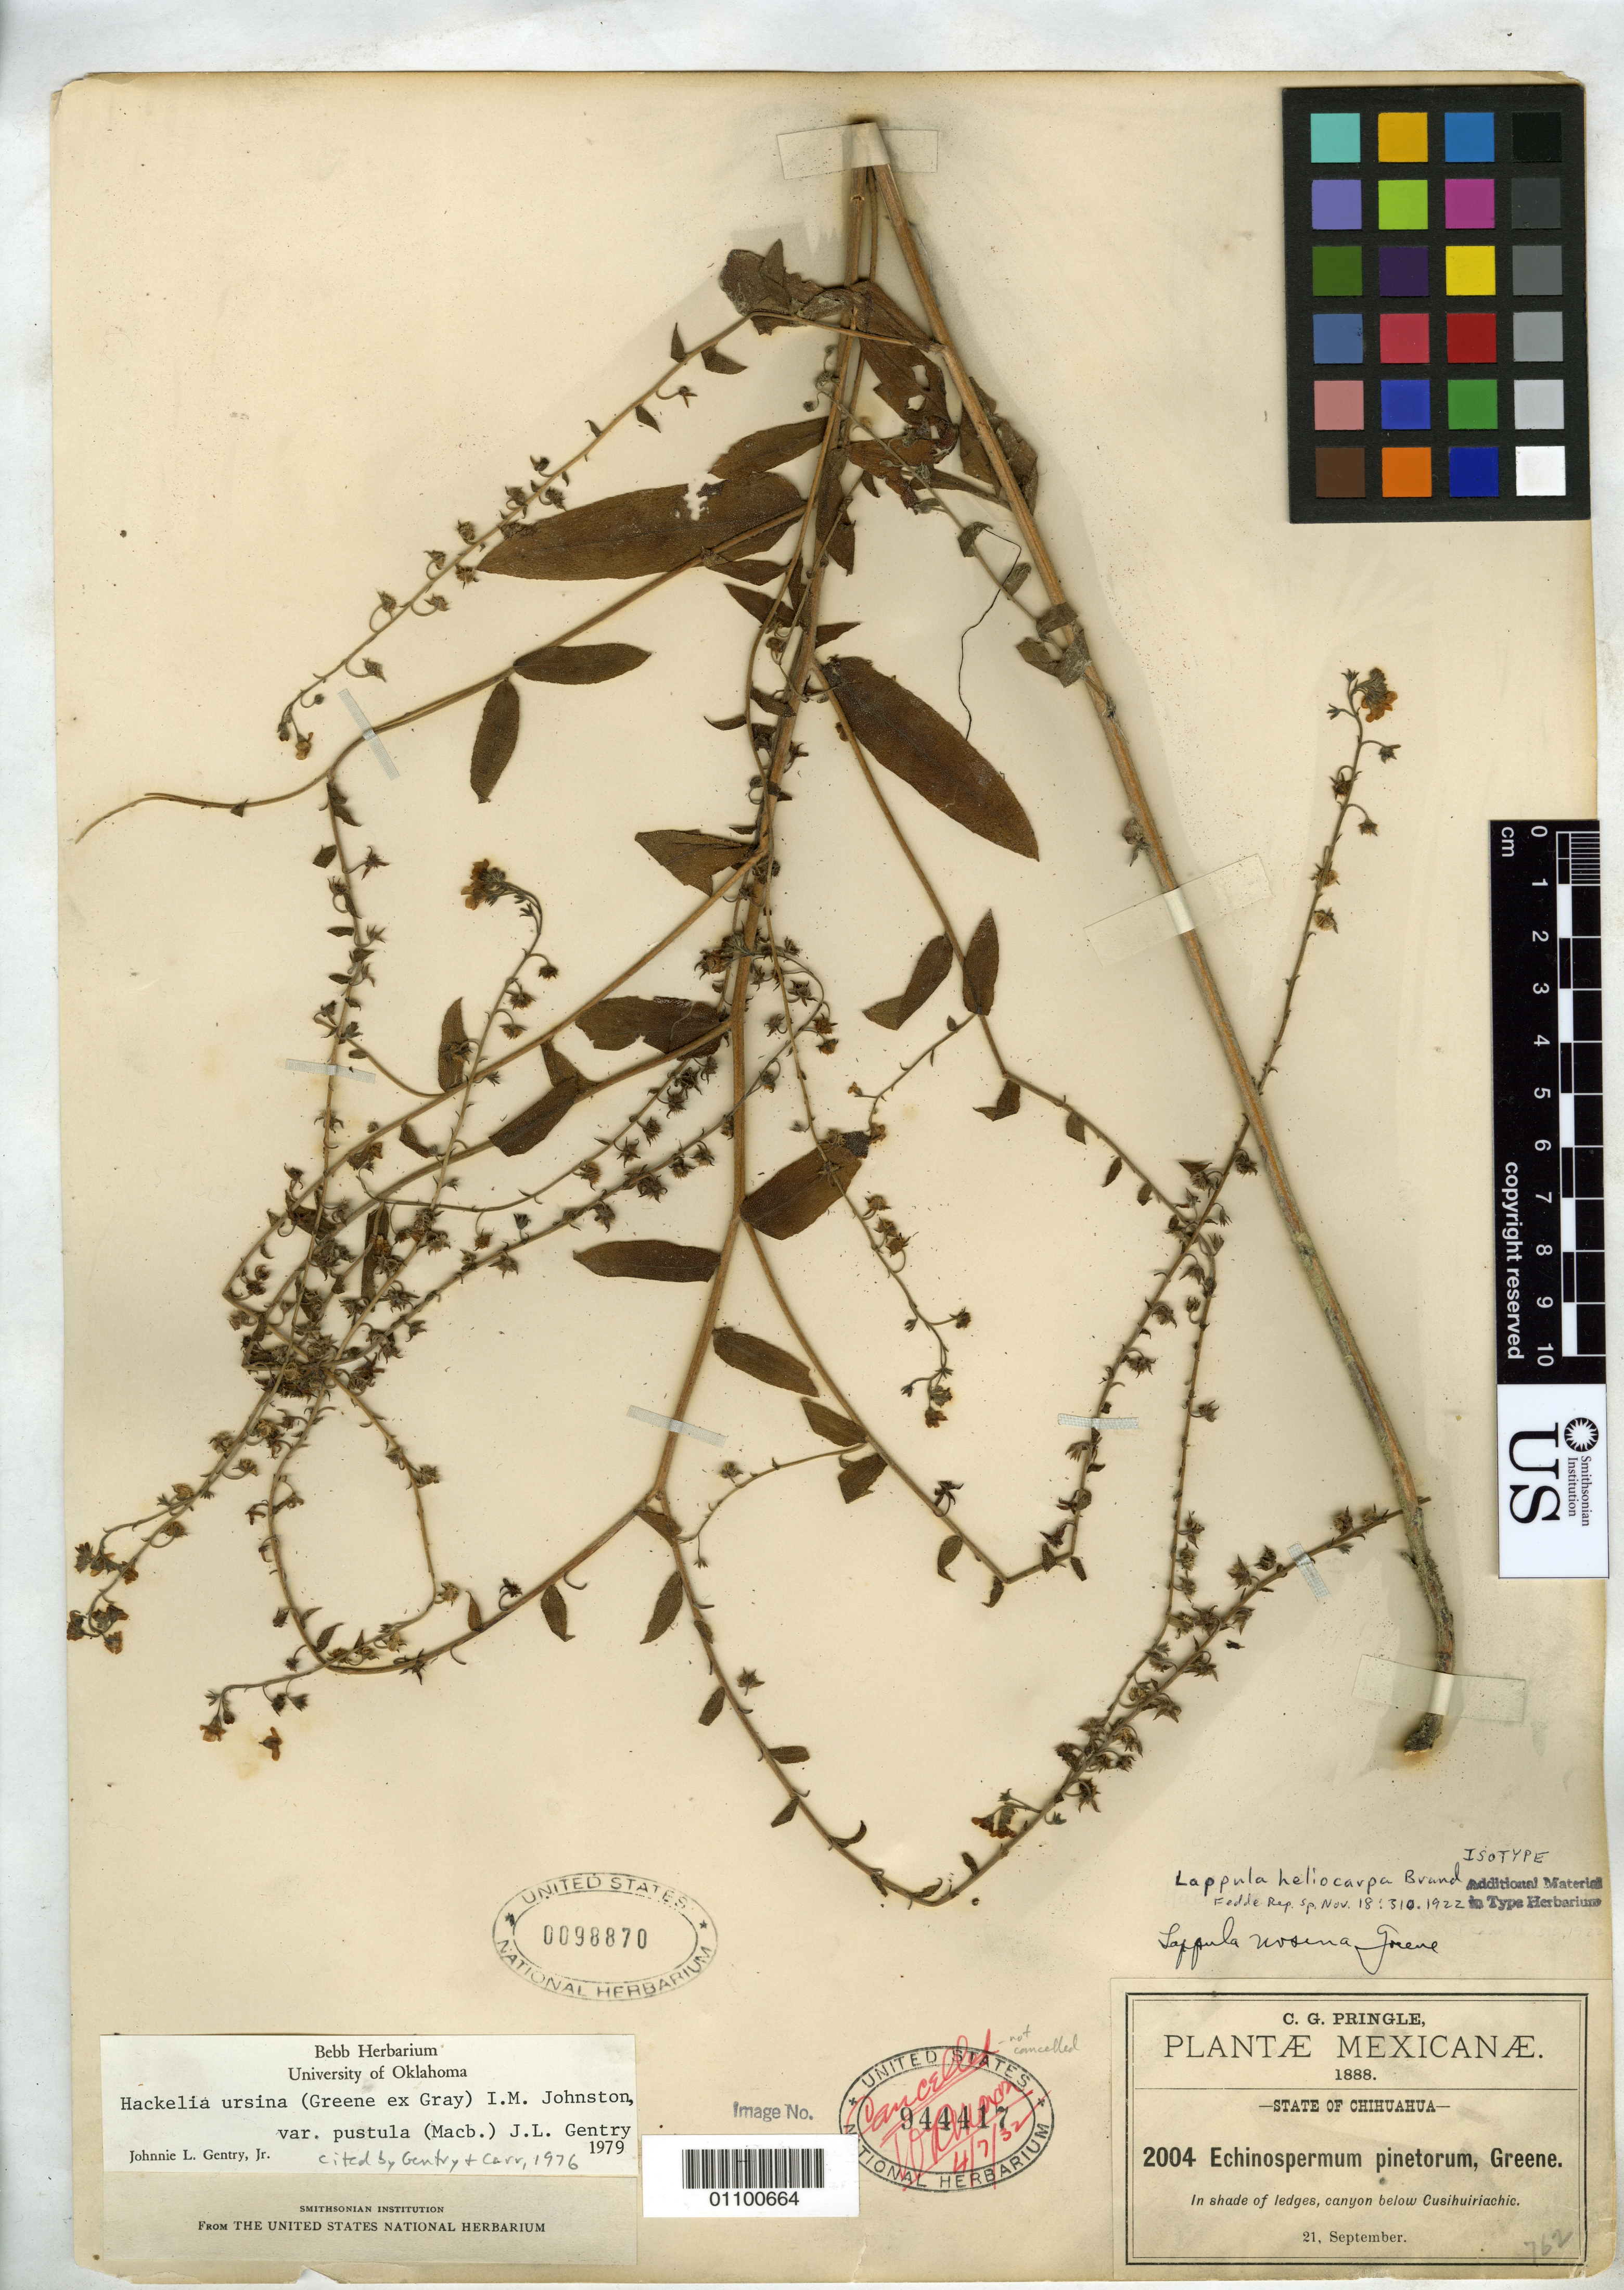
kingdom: Plantae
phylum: Tracheophyta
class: Magnoliopsida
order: Boraginales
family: Boraginaceae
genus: Lappula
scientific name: Lappula heliocarpa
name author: Brand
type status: Isotype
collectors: C. G. Pringle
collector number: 2004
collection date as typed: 21 Sep 1888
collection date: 1888-09-21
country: Mexico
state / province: Chihuahua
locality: Canyon below Cusihuiriachic, Chihuahua.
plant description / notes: Original sheet number stamp (USNH 944417) ambiguously cancelled.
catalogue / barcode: US 98870